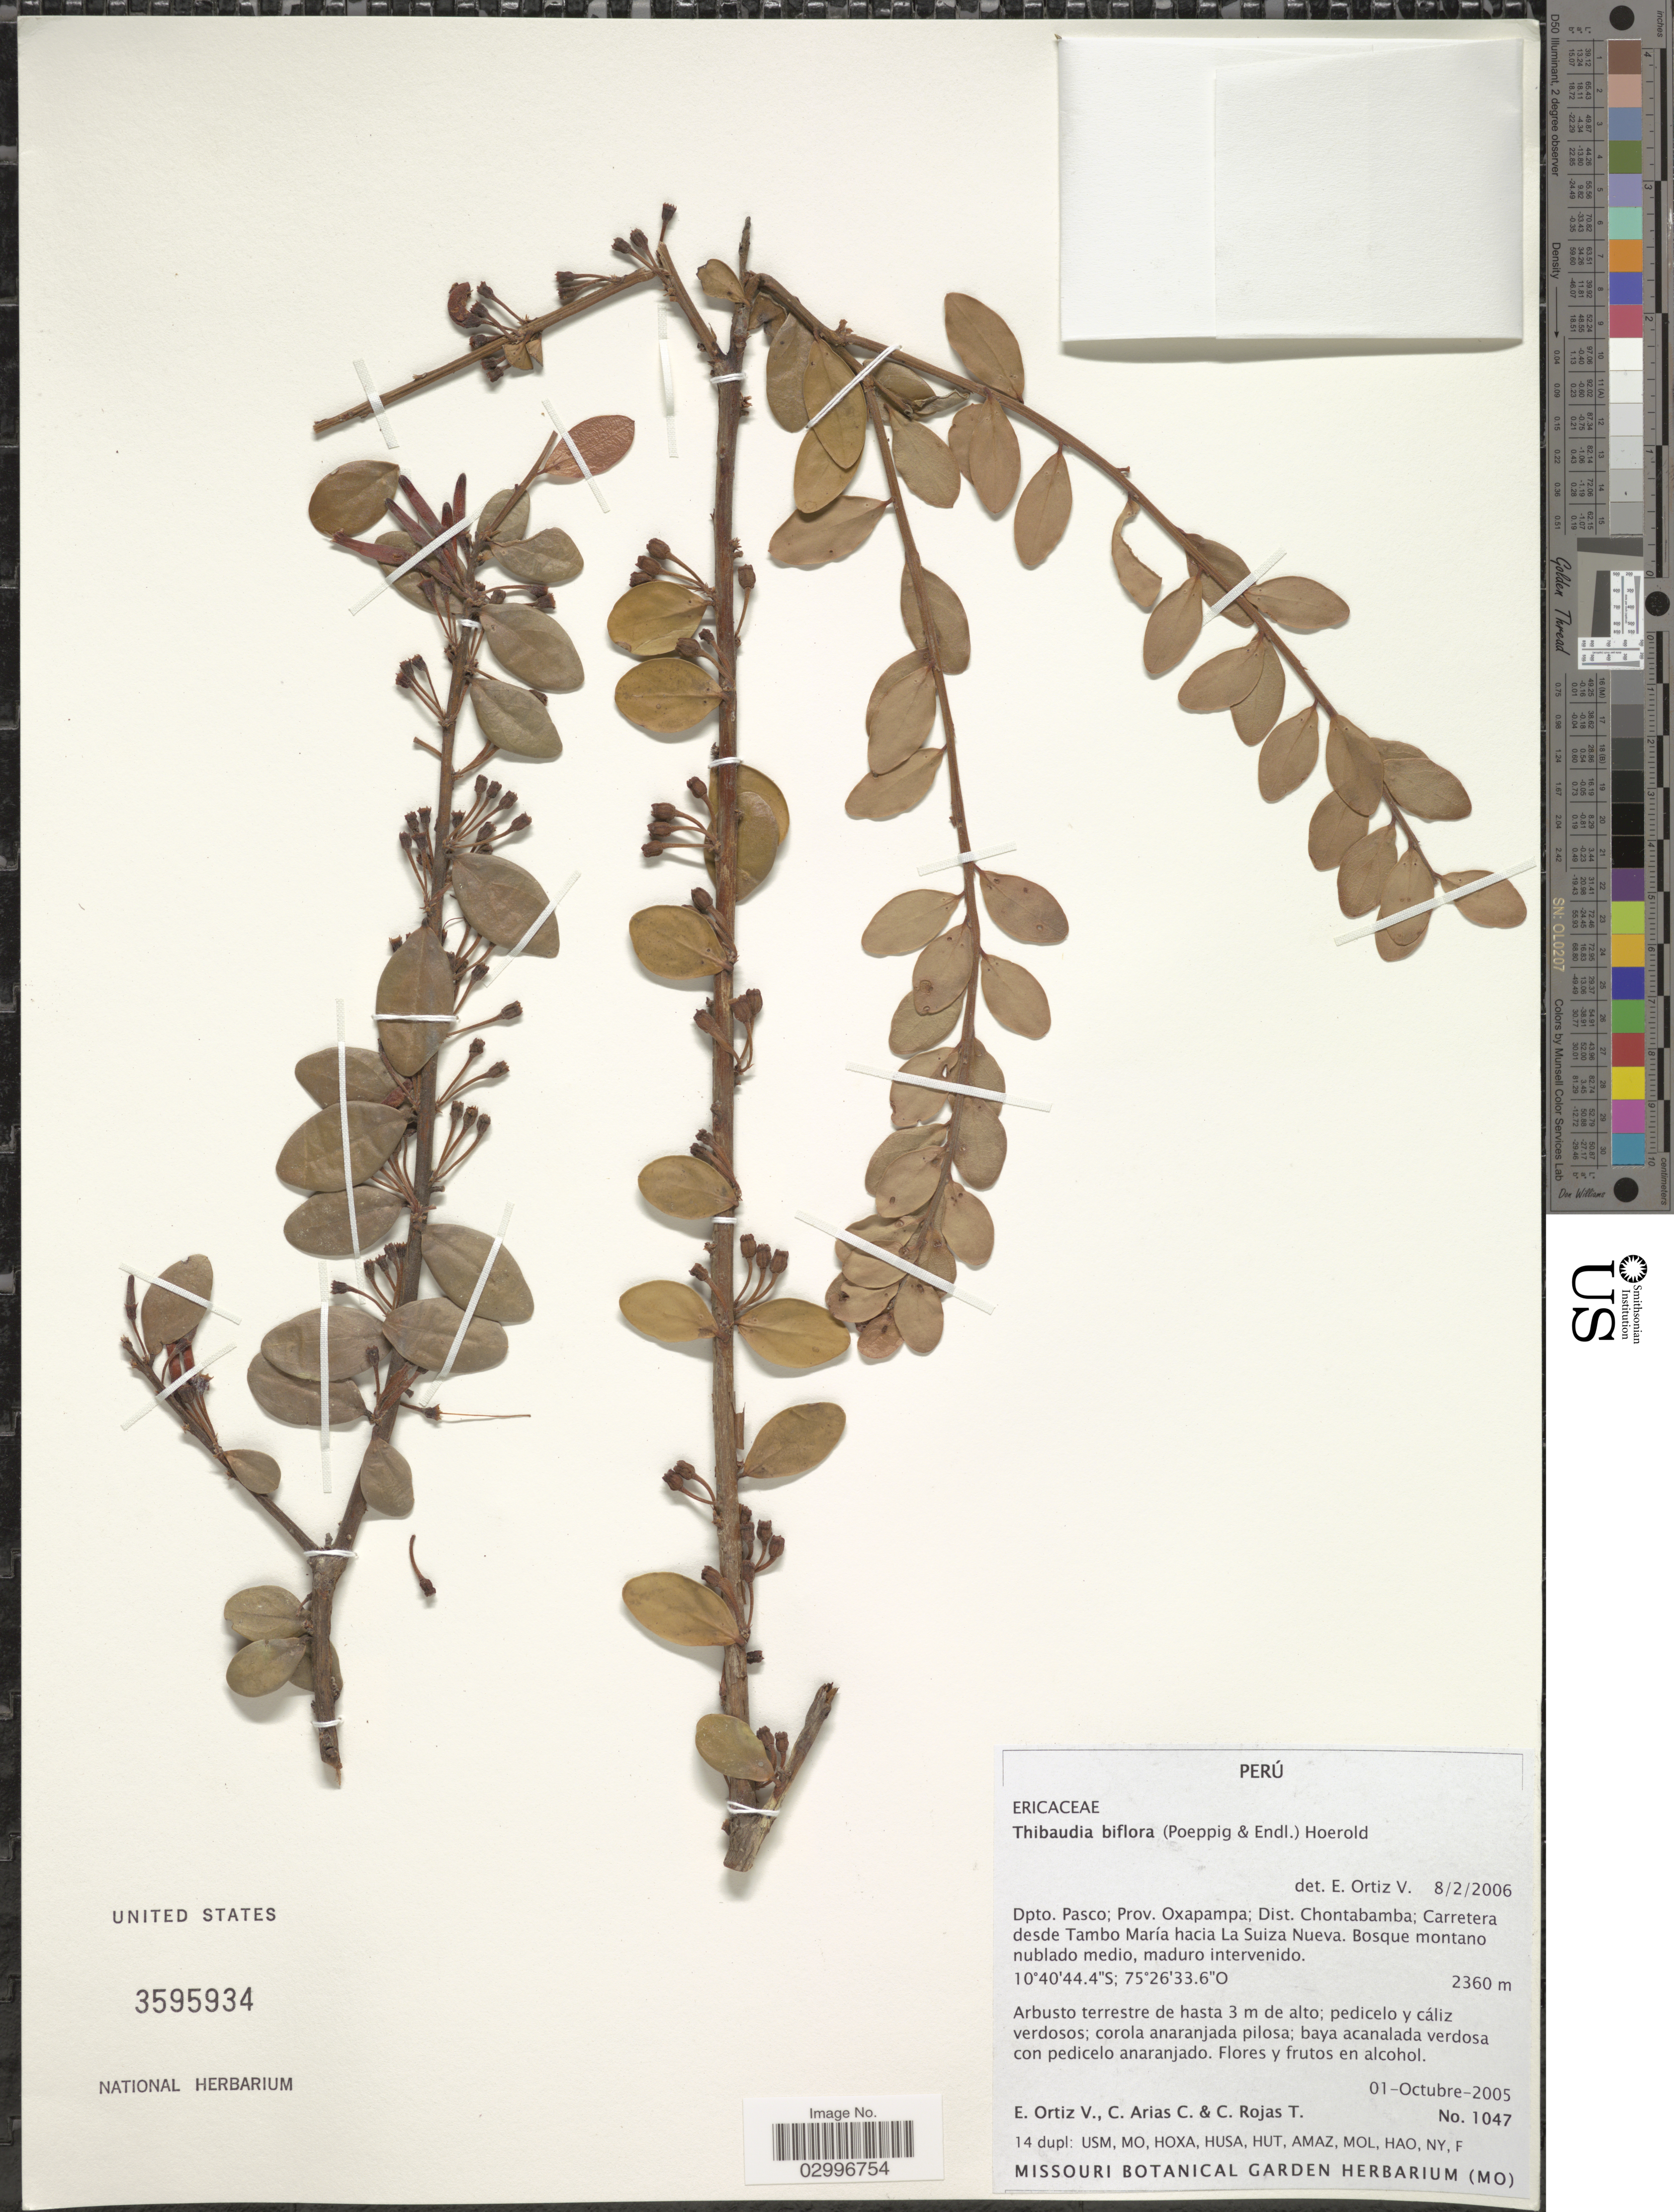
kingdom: Plantae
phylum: Tracheophyta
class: Magnoliopsida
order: Ericales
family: Ericaceae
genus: Thibaudia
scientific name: Thibaudia biflora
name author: (Poepp. & Endl.) Hoerold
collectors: E. Ortiz V., C. Arias C. & C. Rojas T.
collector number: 1047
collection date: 2005-10-01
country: Peru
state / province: Pasco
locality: Dpto. Pasco; Prov. Oxapampa; Dist. Chontabamba; Carretera desde Tambo María hacia La Suiza Nueva.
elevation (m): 2360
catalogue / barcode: US 3595934